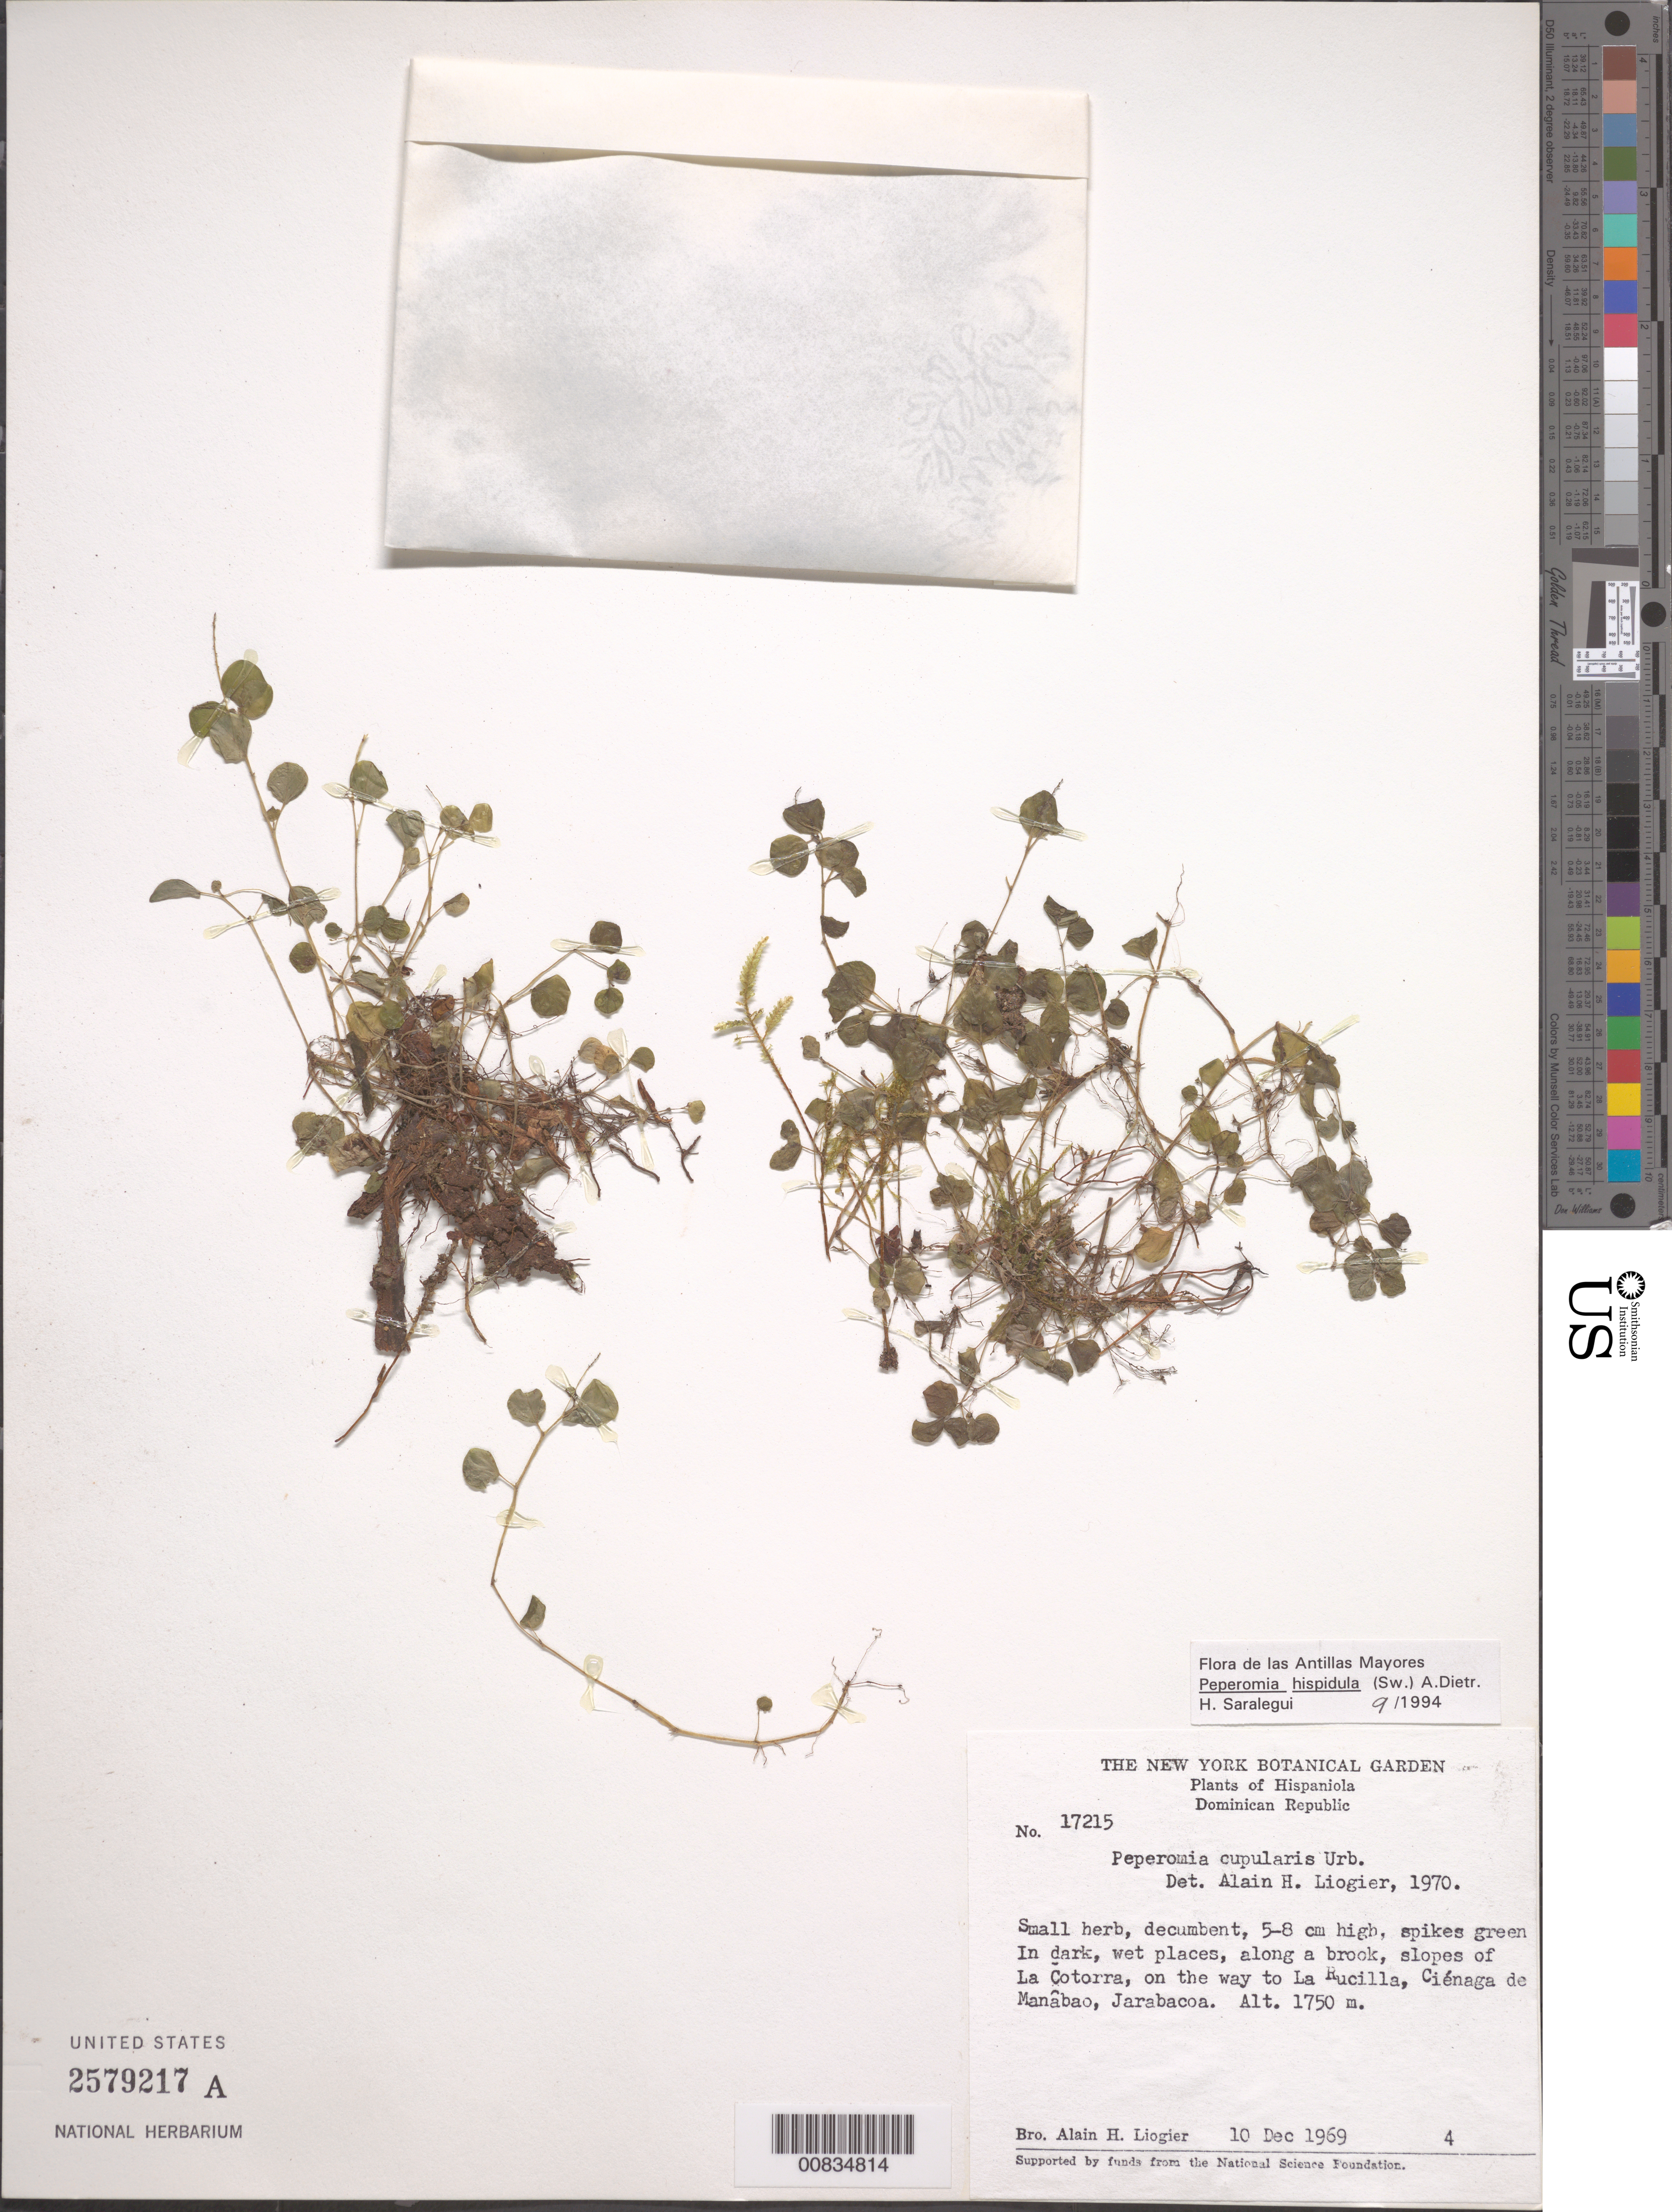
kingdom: Plantae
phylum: Tracheophyta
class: Magnoliopsida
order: Piperales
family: Piperaceae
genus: Peperomia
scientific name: Peperomia hispidula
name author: (Sw.) A. Dietr.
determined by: Saralegui Boza, H., (HAJB), Jardin Botanico Nacional (Habana)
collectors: A. H. Liogier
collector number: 17215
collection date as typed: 10 Dec 1969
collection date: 1969-12-10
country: Dominican Republic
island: Hispaniola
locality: Along a brook, slopes of La Cotorra, on the way to La Rucilla, Ciénaga de Manabao, Jarabacoa.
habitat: In dark, wet places, along brook.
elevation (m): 1750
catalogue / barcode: US 2579217A